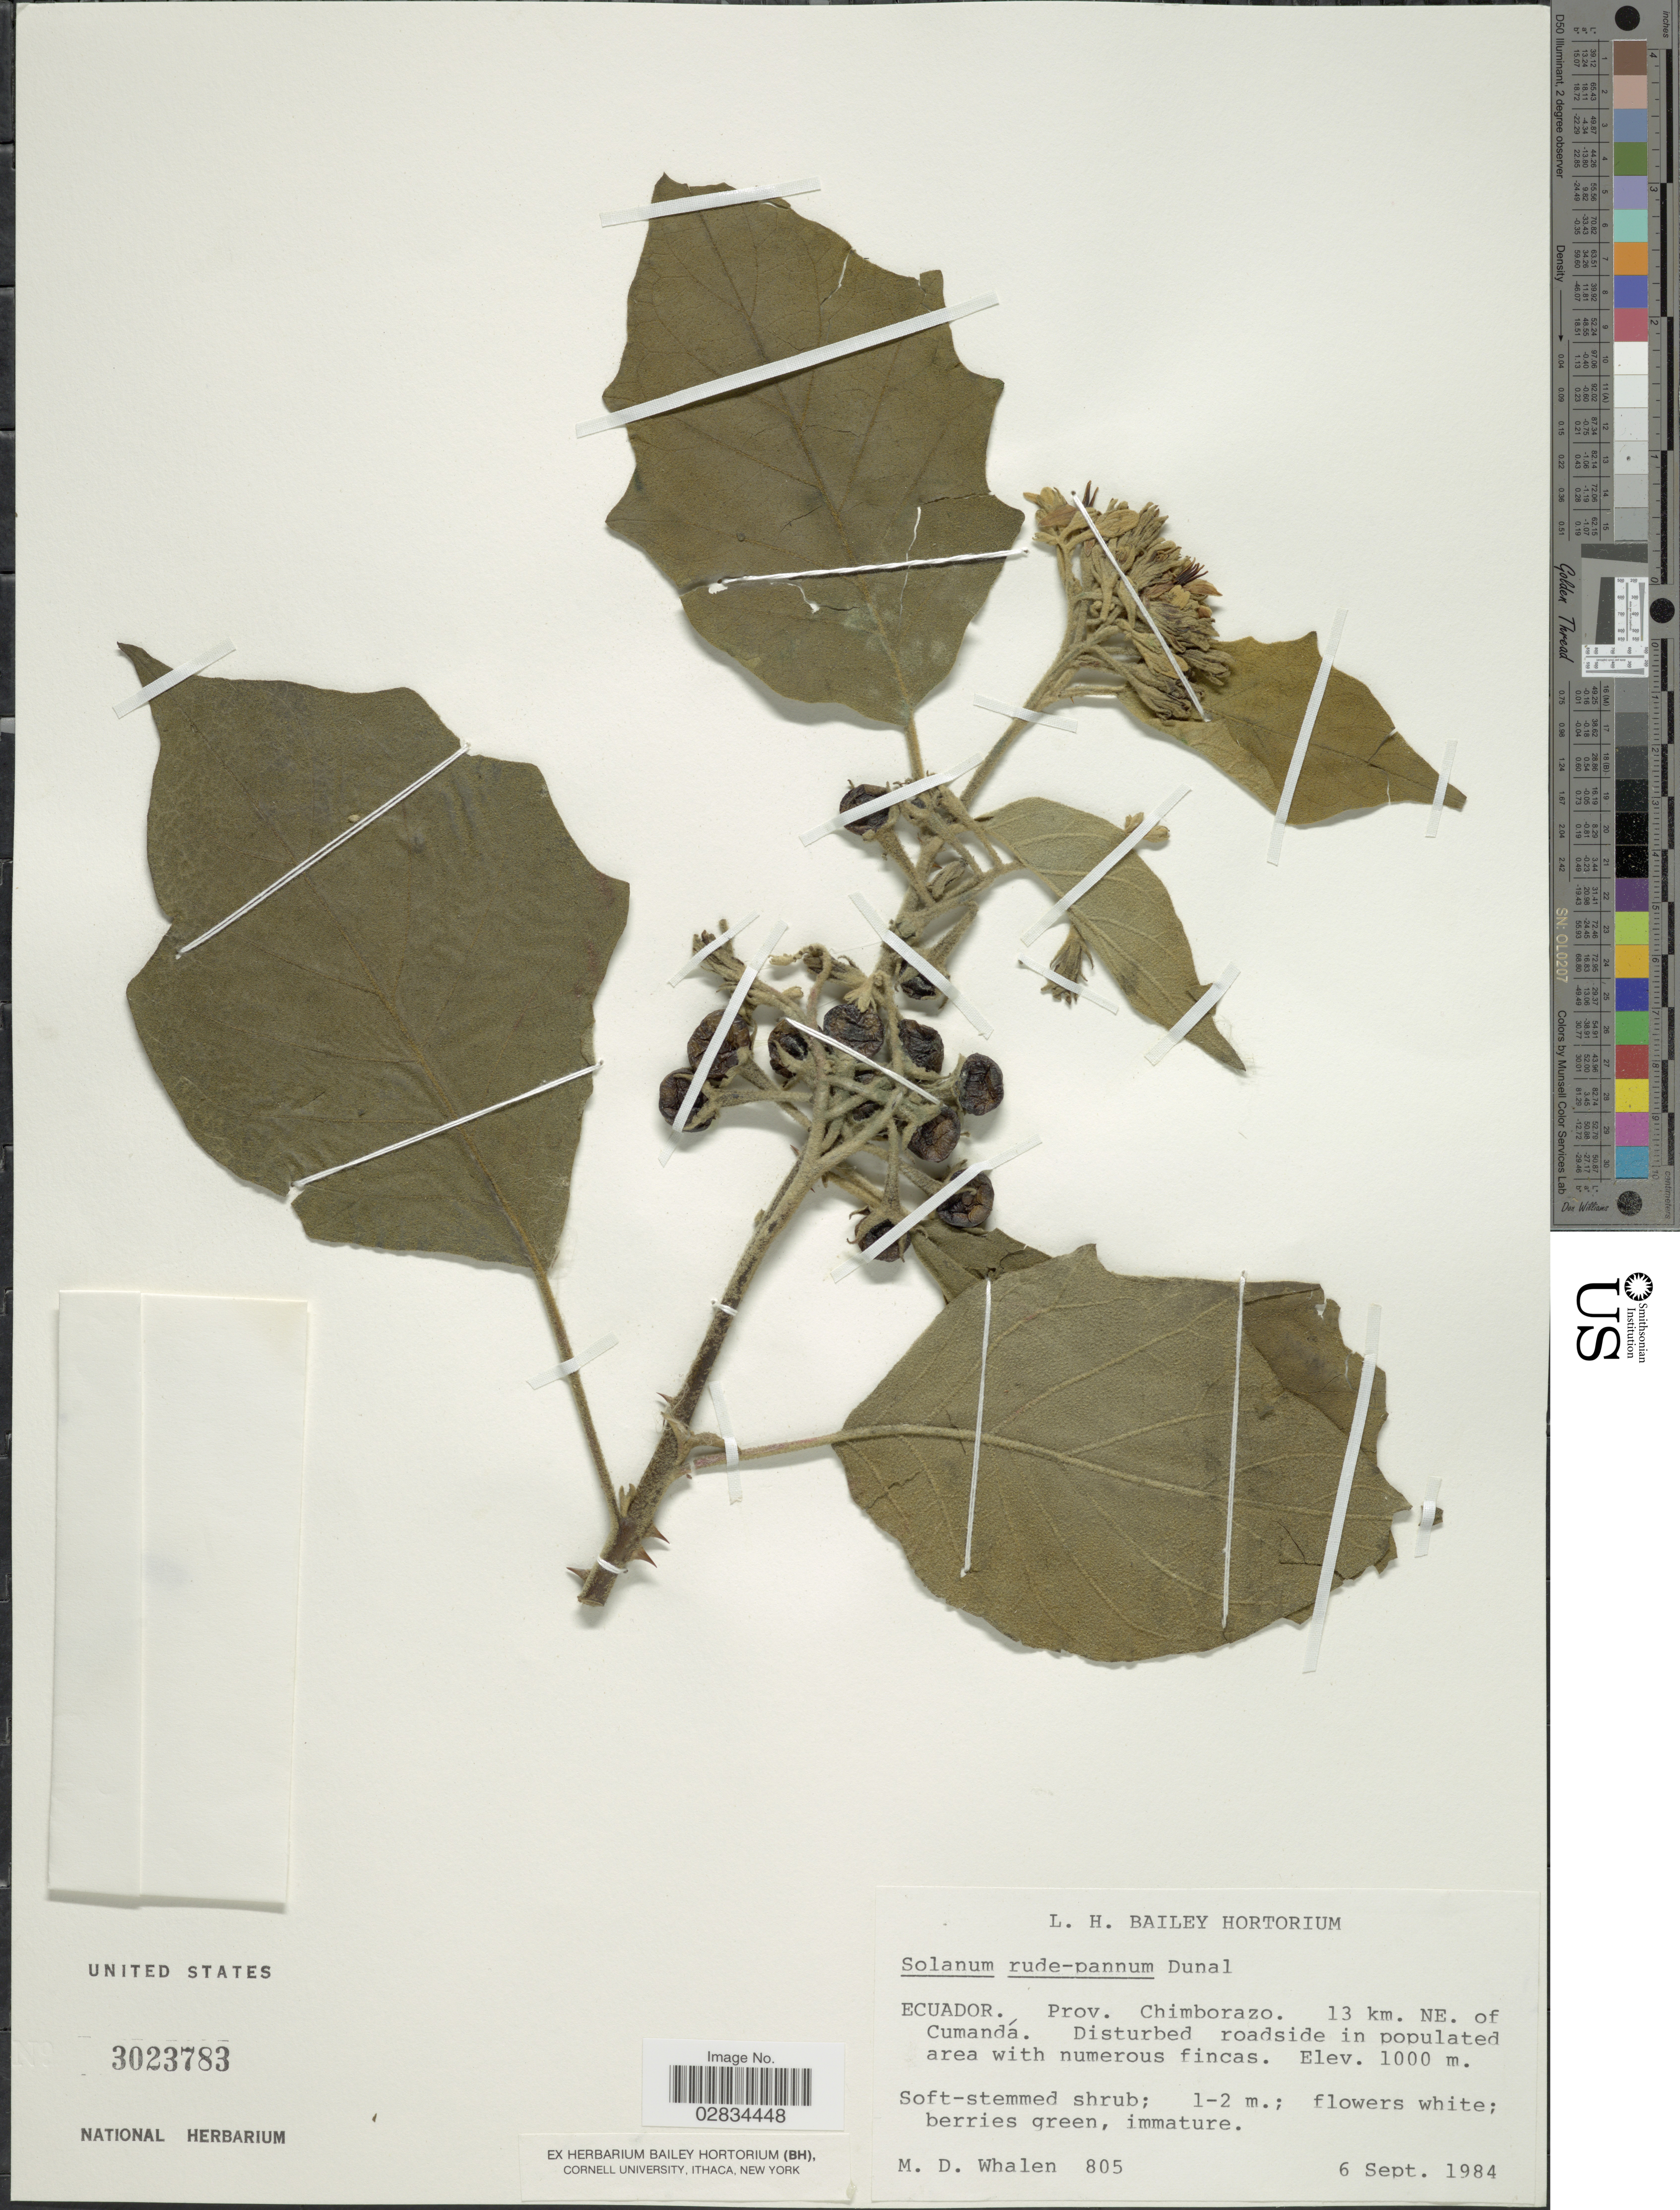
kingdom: Plantae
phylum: Tracheophyta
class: Magnoliopsida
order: Solanales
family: Solanaceae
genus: Solanum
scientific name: Solanum rudepannum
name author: Dunal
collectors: M. Whalen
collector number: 805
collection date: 1984-09-06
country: Ecuador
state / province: Chimborazo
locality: Prov. Chimborazo. 13 km. NE. of Cumandá.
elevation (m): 1000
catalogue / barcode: US 3023783